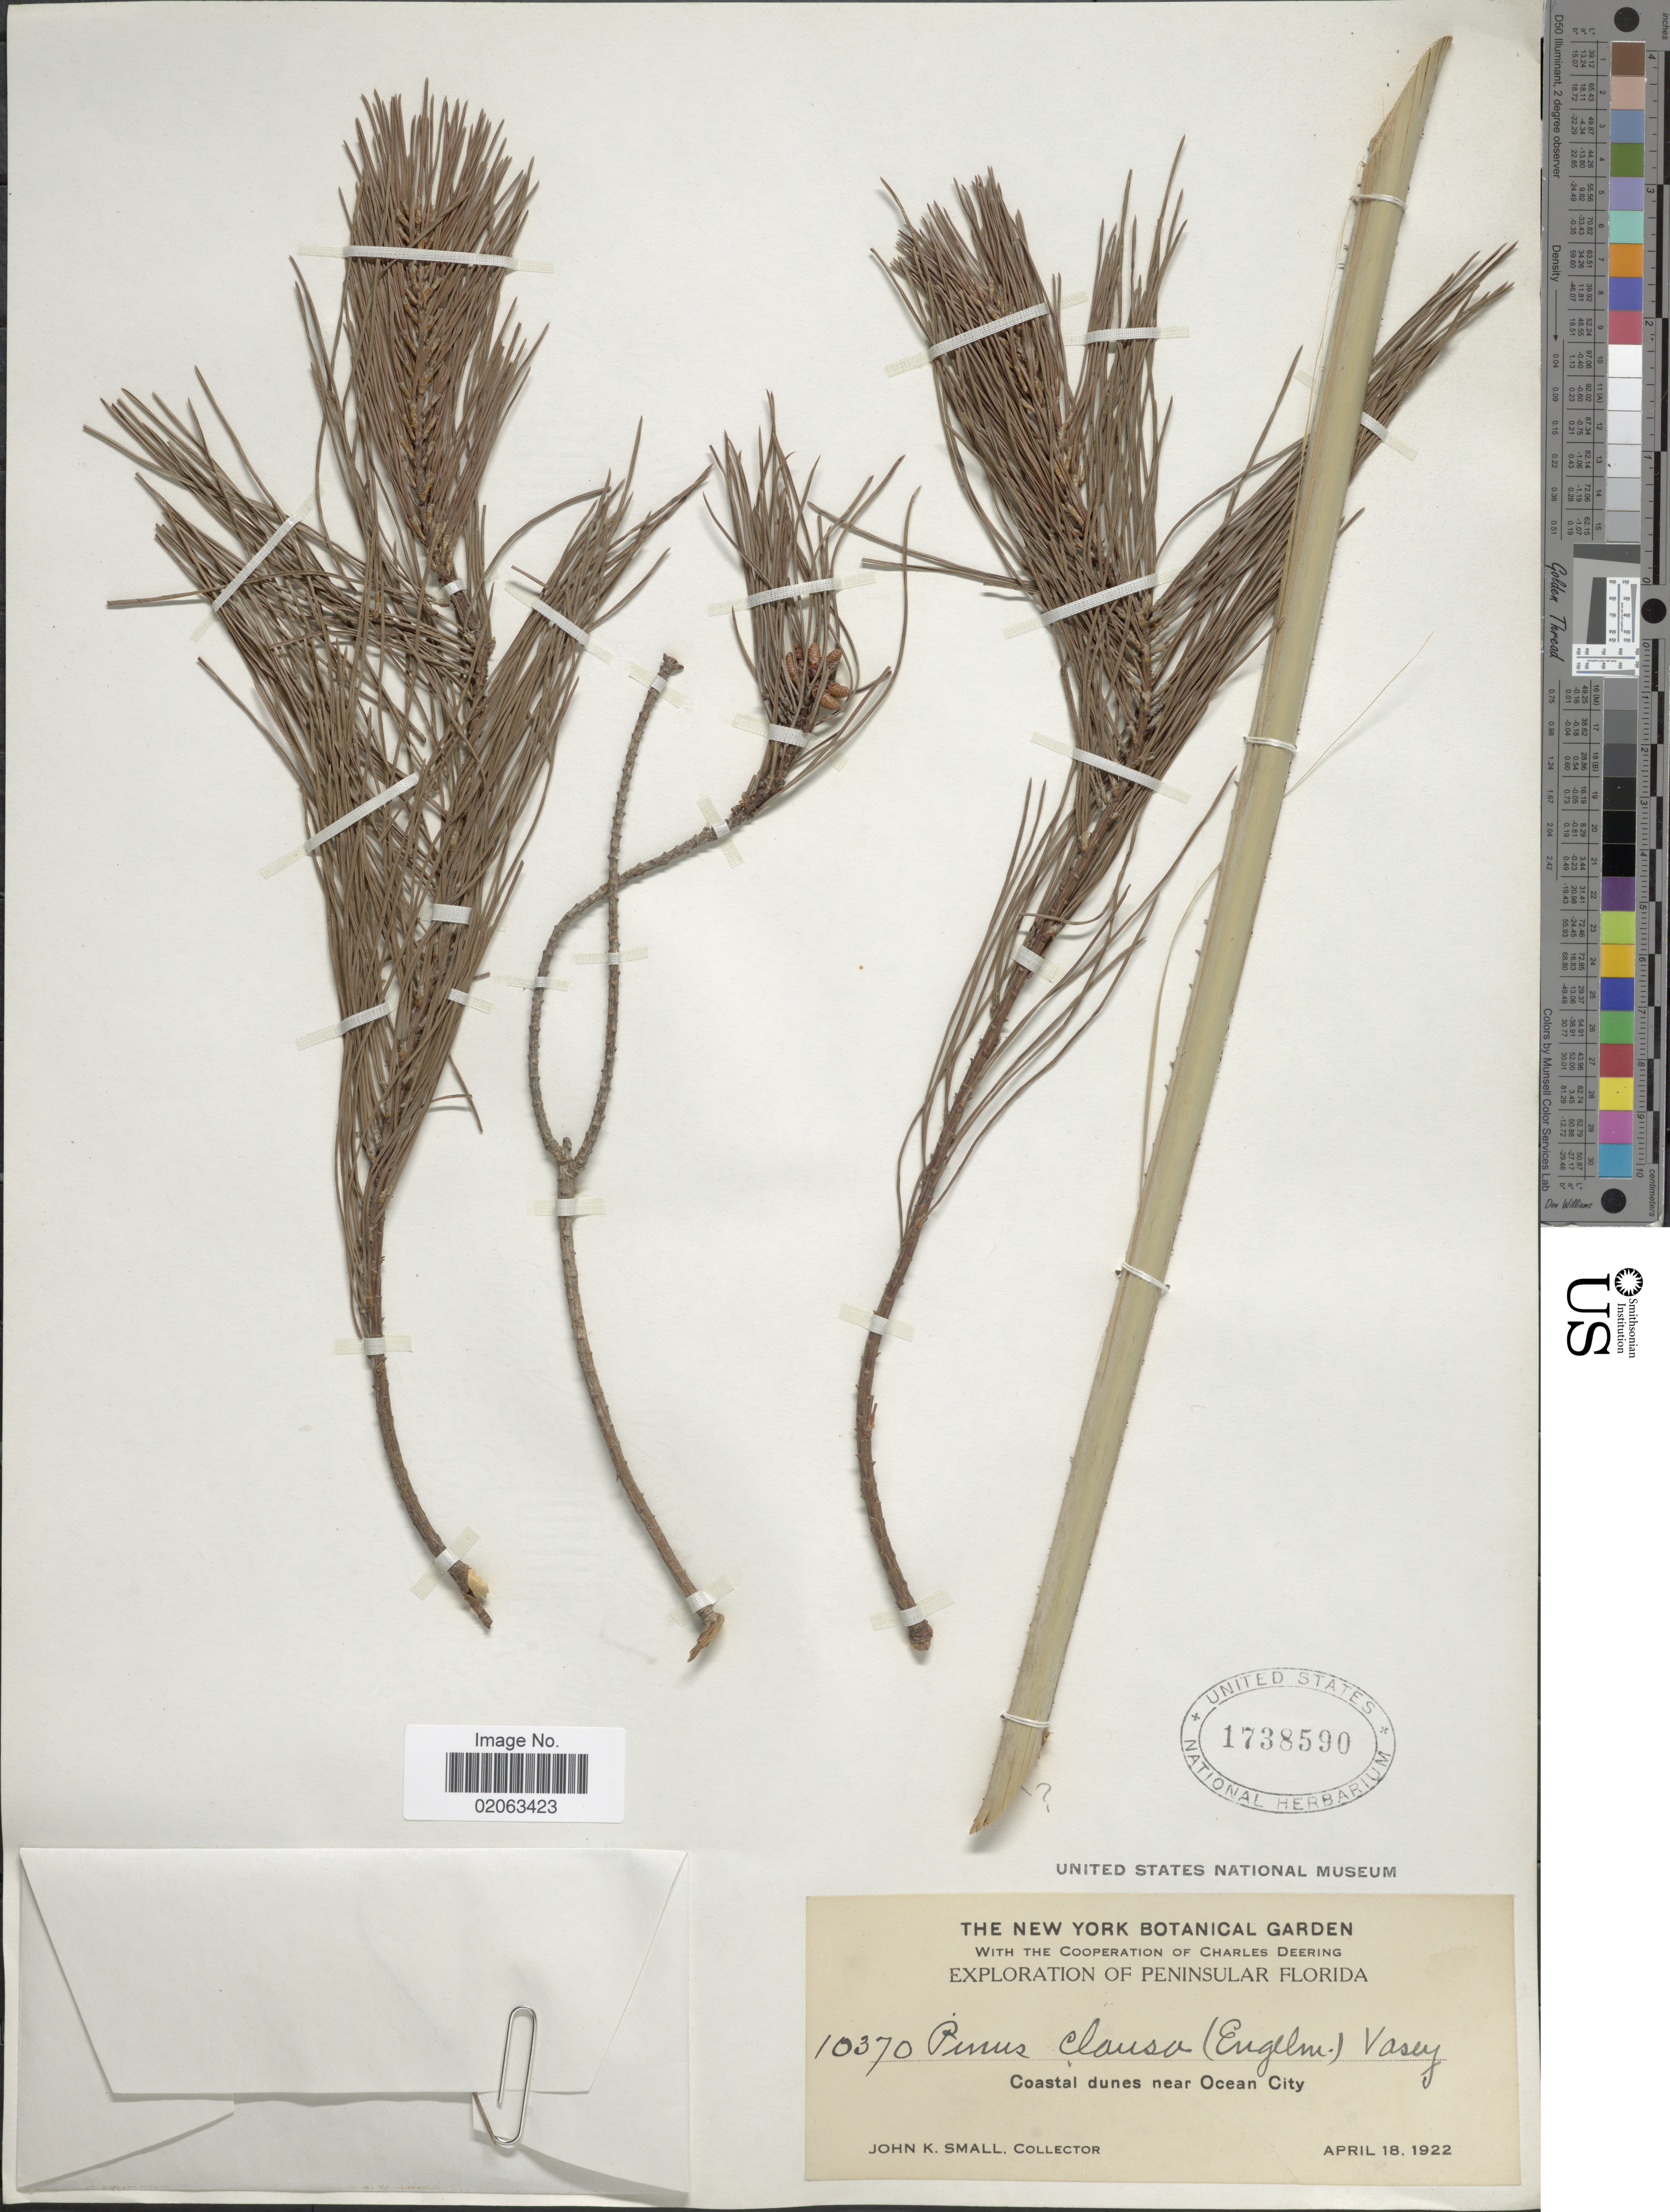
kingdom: Plantae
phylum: Tracheophyta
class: Pinopsida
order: Pinales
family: Pinaceae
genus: Pinus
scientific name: Pinus clausa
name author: (Chapm. ex Engelm.) Vasey ex Sarg.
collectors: J. K. Small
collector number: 10370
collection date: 1922-04-18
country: United States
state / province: Florida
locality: Peninsular Florida. Coastal dunes near Ocean City.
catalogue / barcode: US 1738590